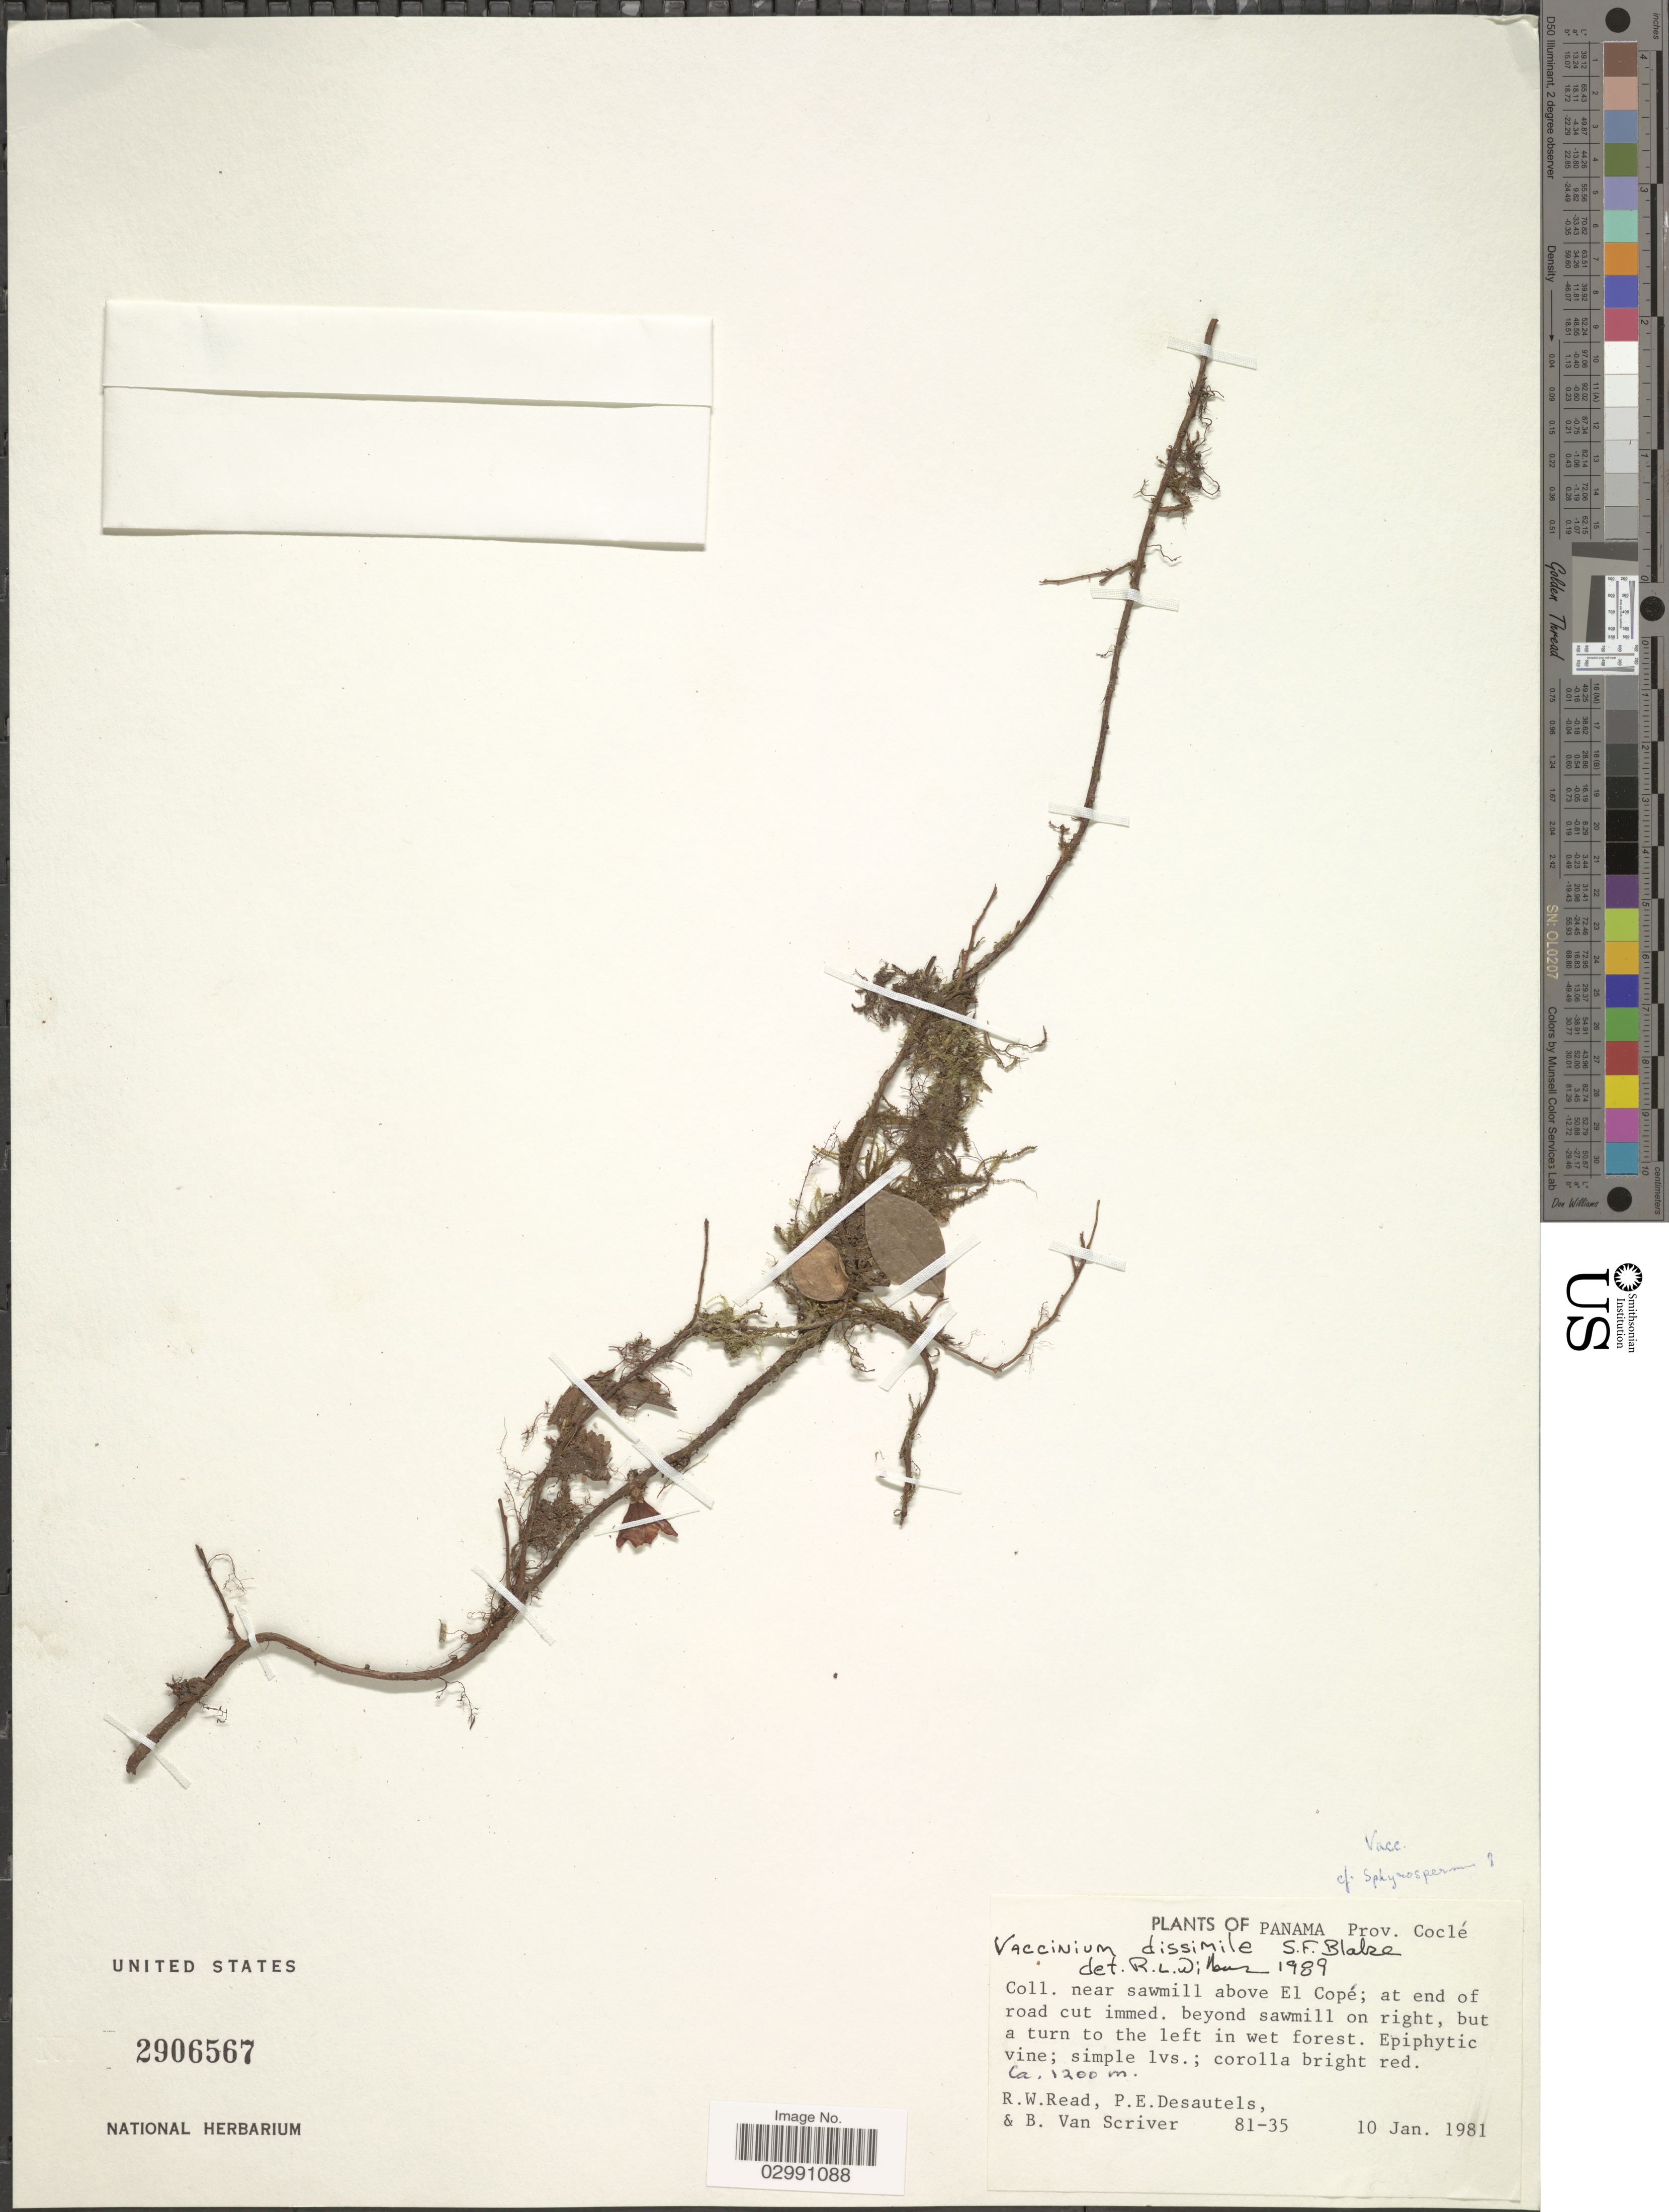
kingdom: Plantae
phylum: Tracheophyta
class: Magnoliopsida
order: Ericales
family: Ericaceae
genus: Vaccinium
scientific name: Vaccinium dissimile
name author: S.F. Blake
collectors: R. W. Read, P. Desautels & B. Van Scriver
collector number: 81-35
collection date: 1981-01-10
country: Panama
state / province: Coclé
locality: Near sawmill above El Copé; at end of road cut immed.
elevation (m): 1200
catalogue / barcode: US 2906567